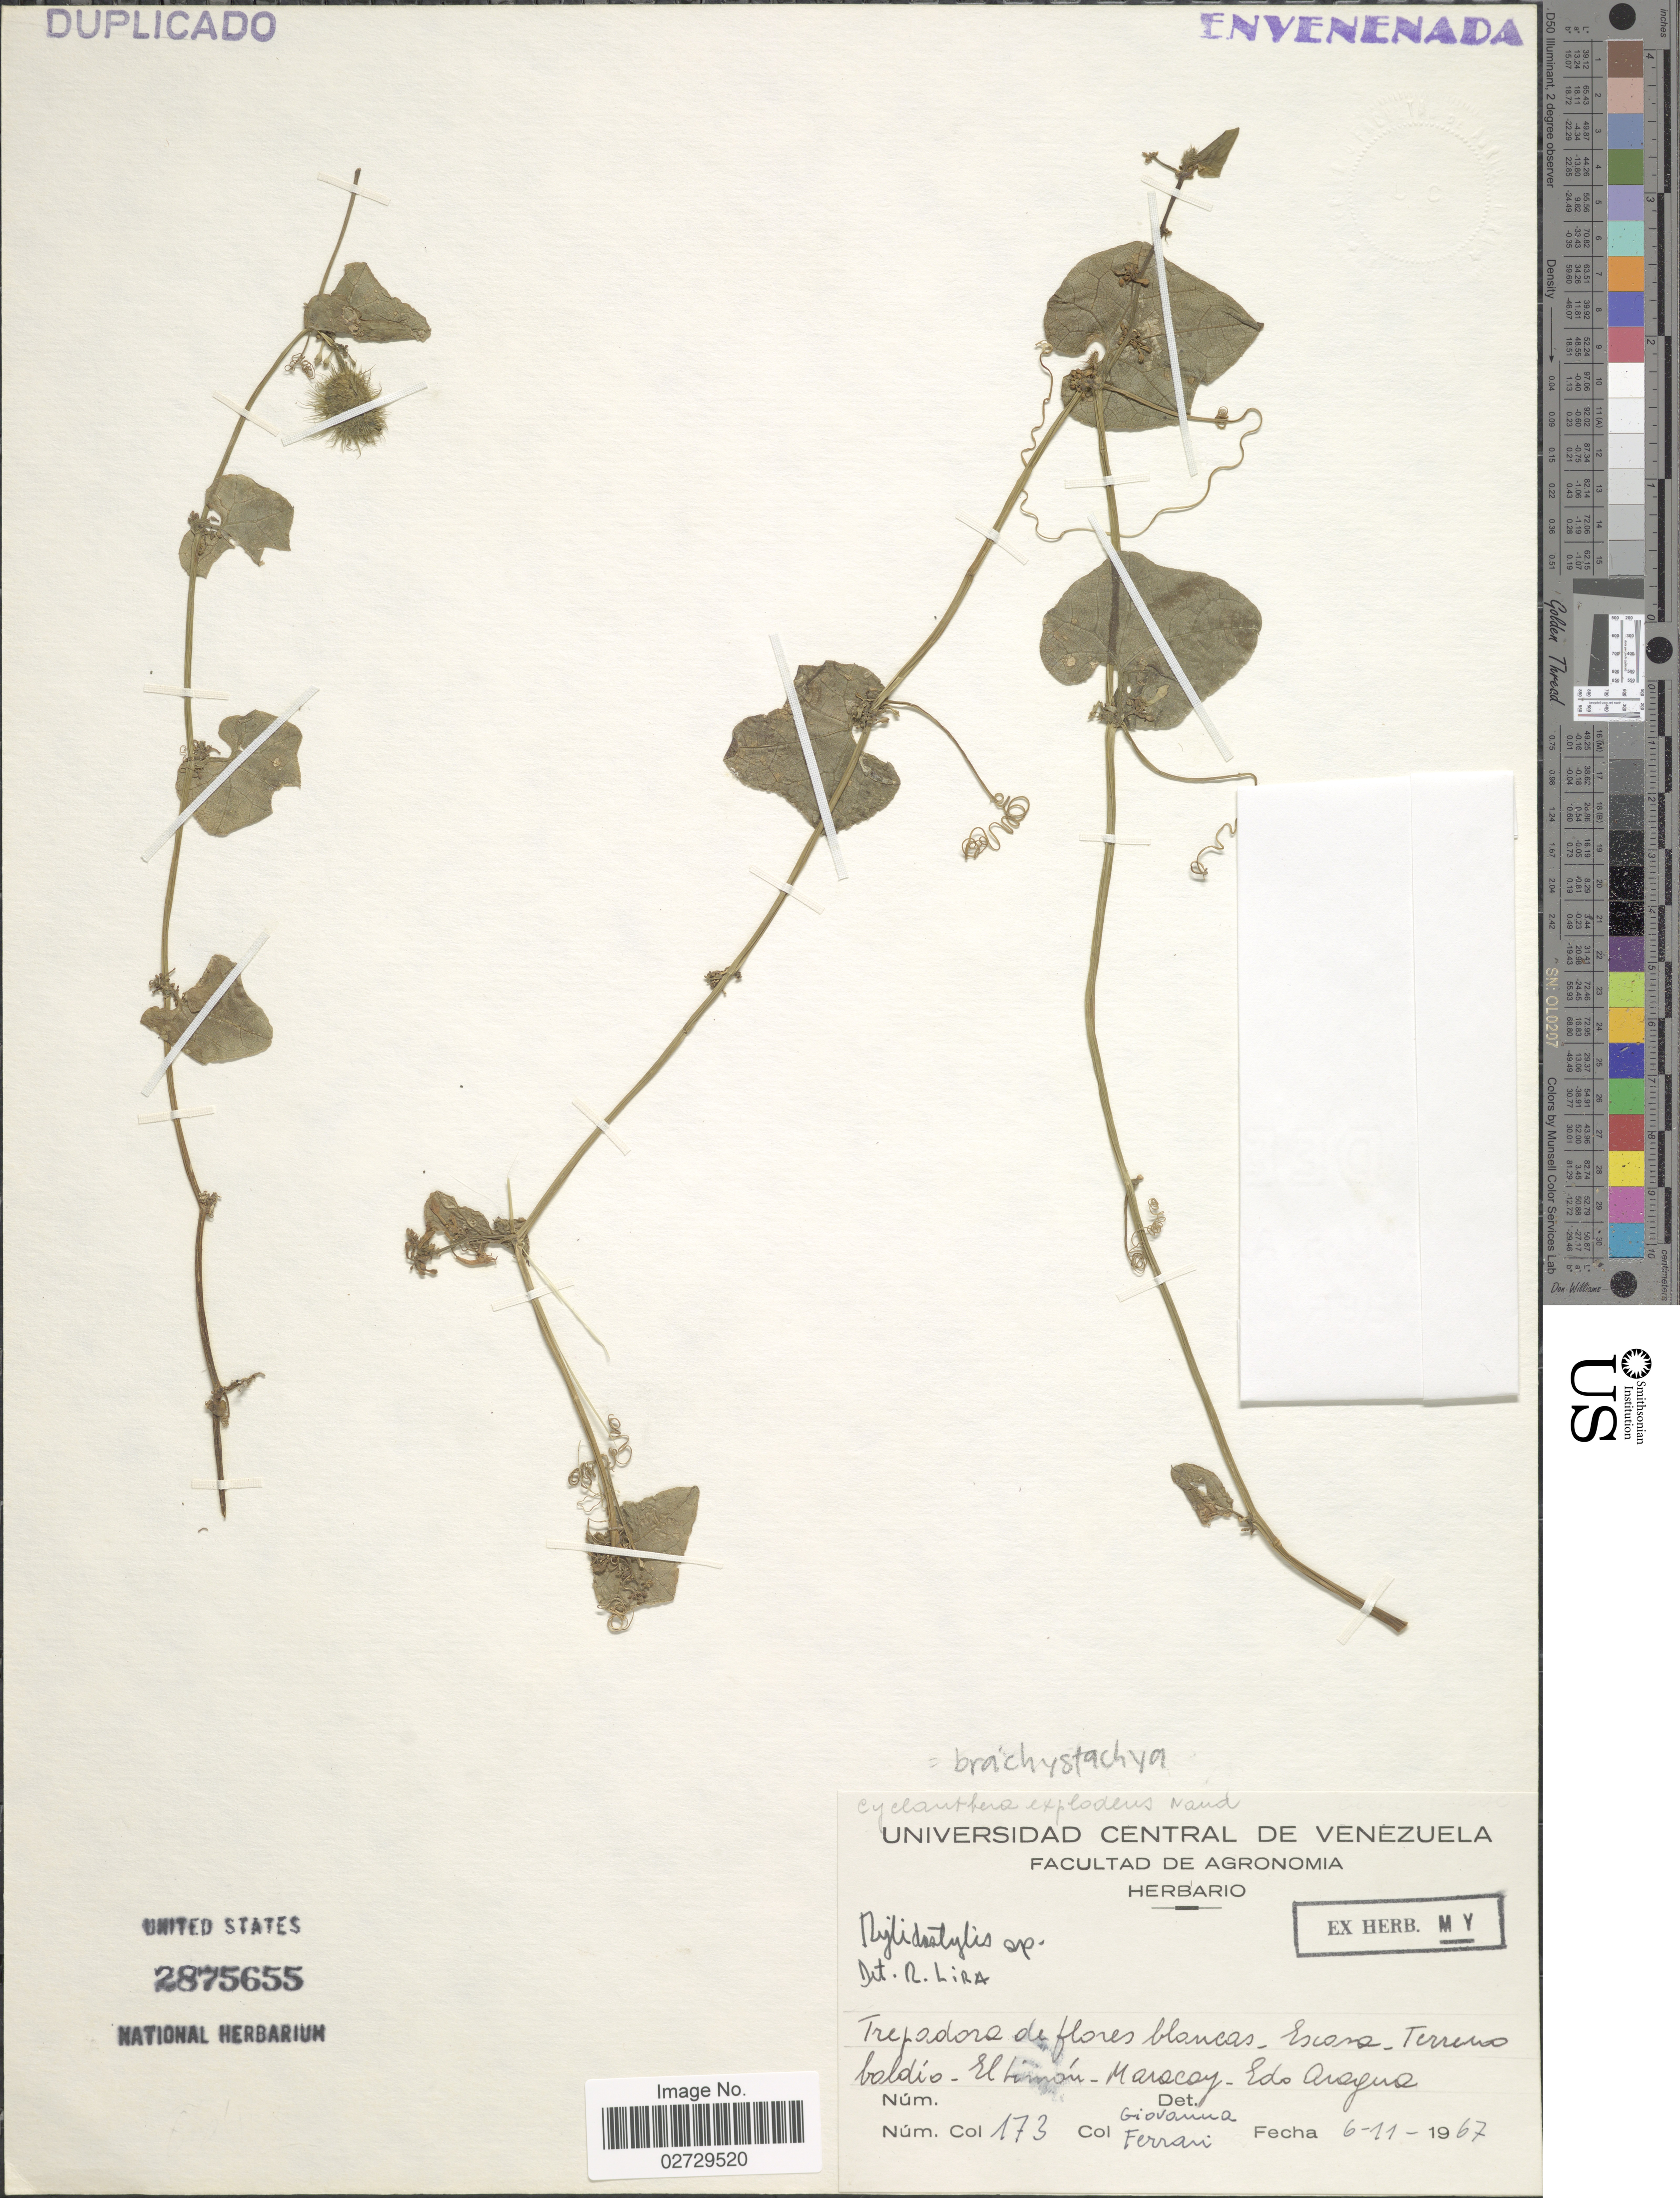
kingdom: Plantae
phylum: Tracheophyta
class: Magnoliopsida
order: Cucurbitales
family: Cucurbitaceae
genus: Cyclanthera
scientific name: Cyclanthera brachystachya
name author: (DC.) Cogn.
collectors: G. Ferrari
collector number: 173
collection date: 1967-11-06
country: Venezuela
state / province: Aragua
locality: Terreno boldio- El Limon - Maracay- Edo Aragua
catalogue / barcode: US 2875655